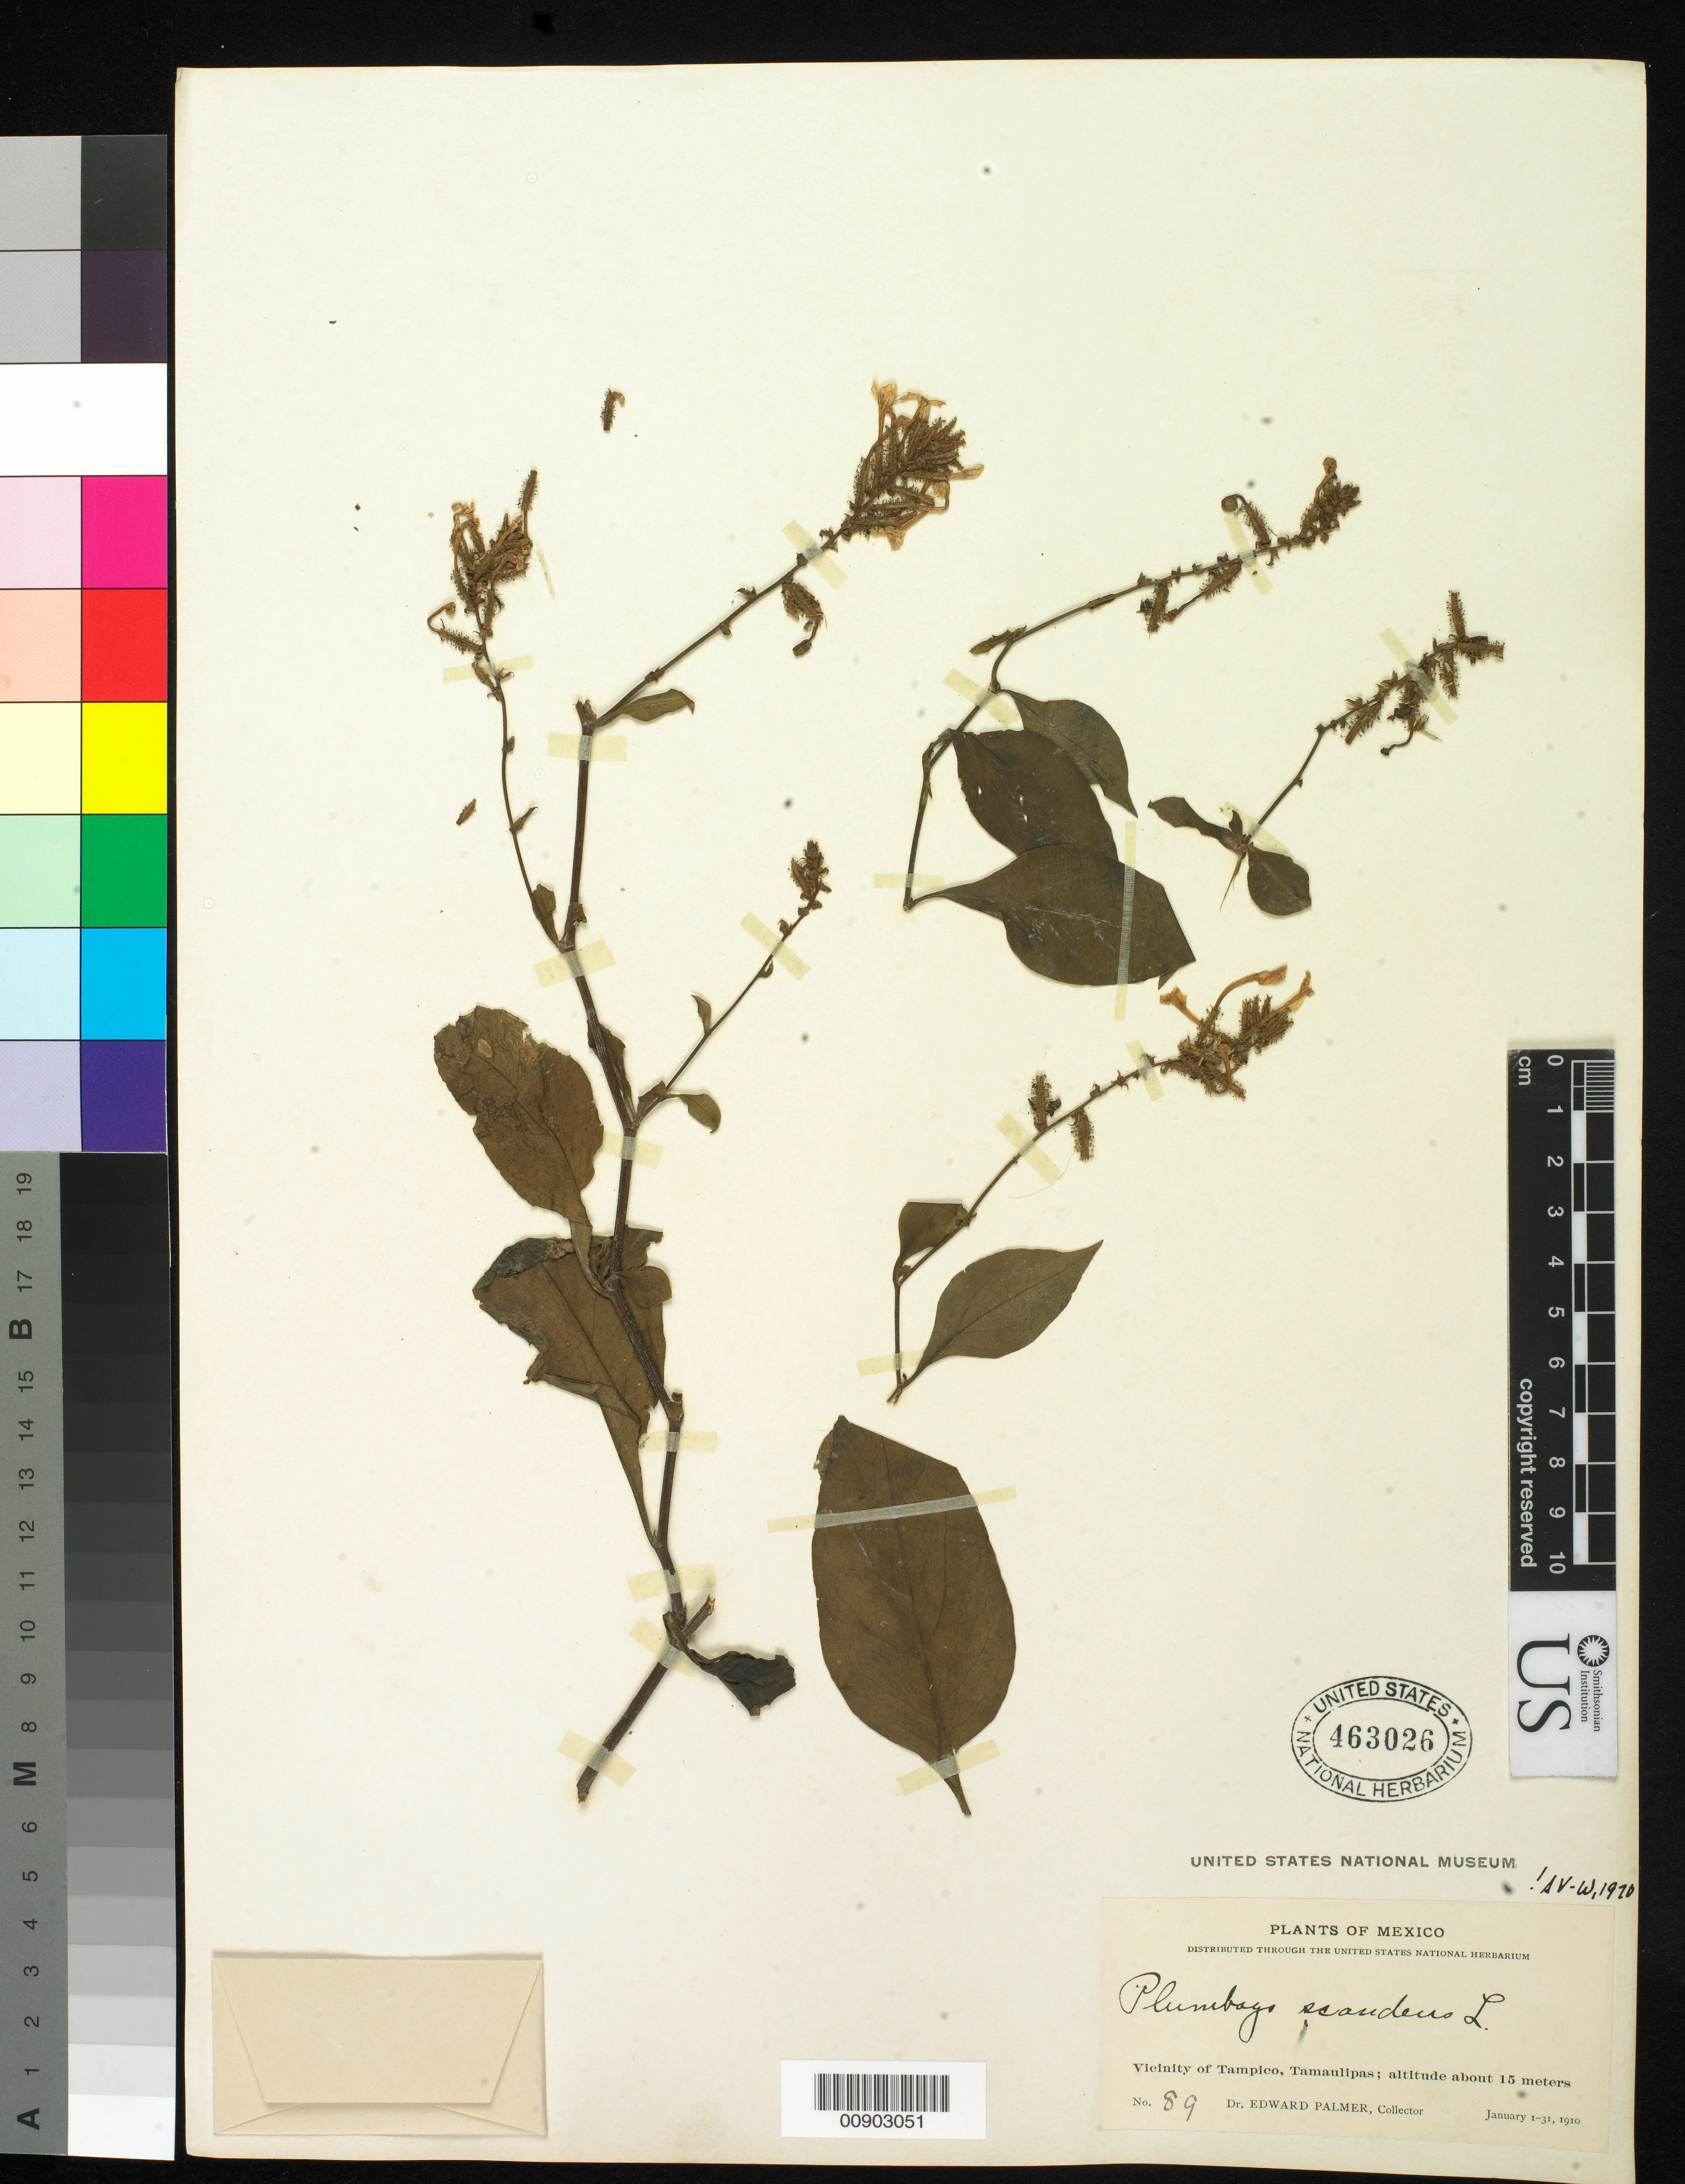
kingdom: Plantae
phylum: Tracheophyta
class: Magnoliopsida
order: Caryophyllales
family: Plumbaginaceae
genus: Plumbago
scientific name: Plumbago scandens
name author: L.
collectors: E. Palmer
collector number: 89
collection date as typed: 01 Jan 1910 to 31 Jan 1910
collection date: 1910-01-01/1910-01-31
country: Mexico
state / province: Tamaulipas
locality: Vicinity of Tampico, Tamaulipas.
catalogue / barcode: US 463026